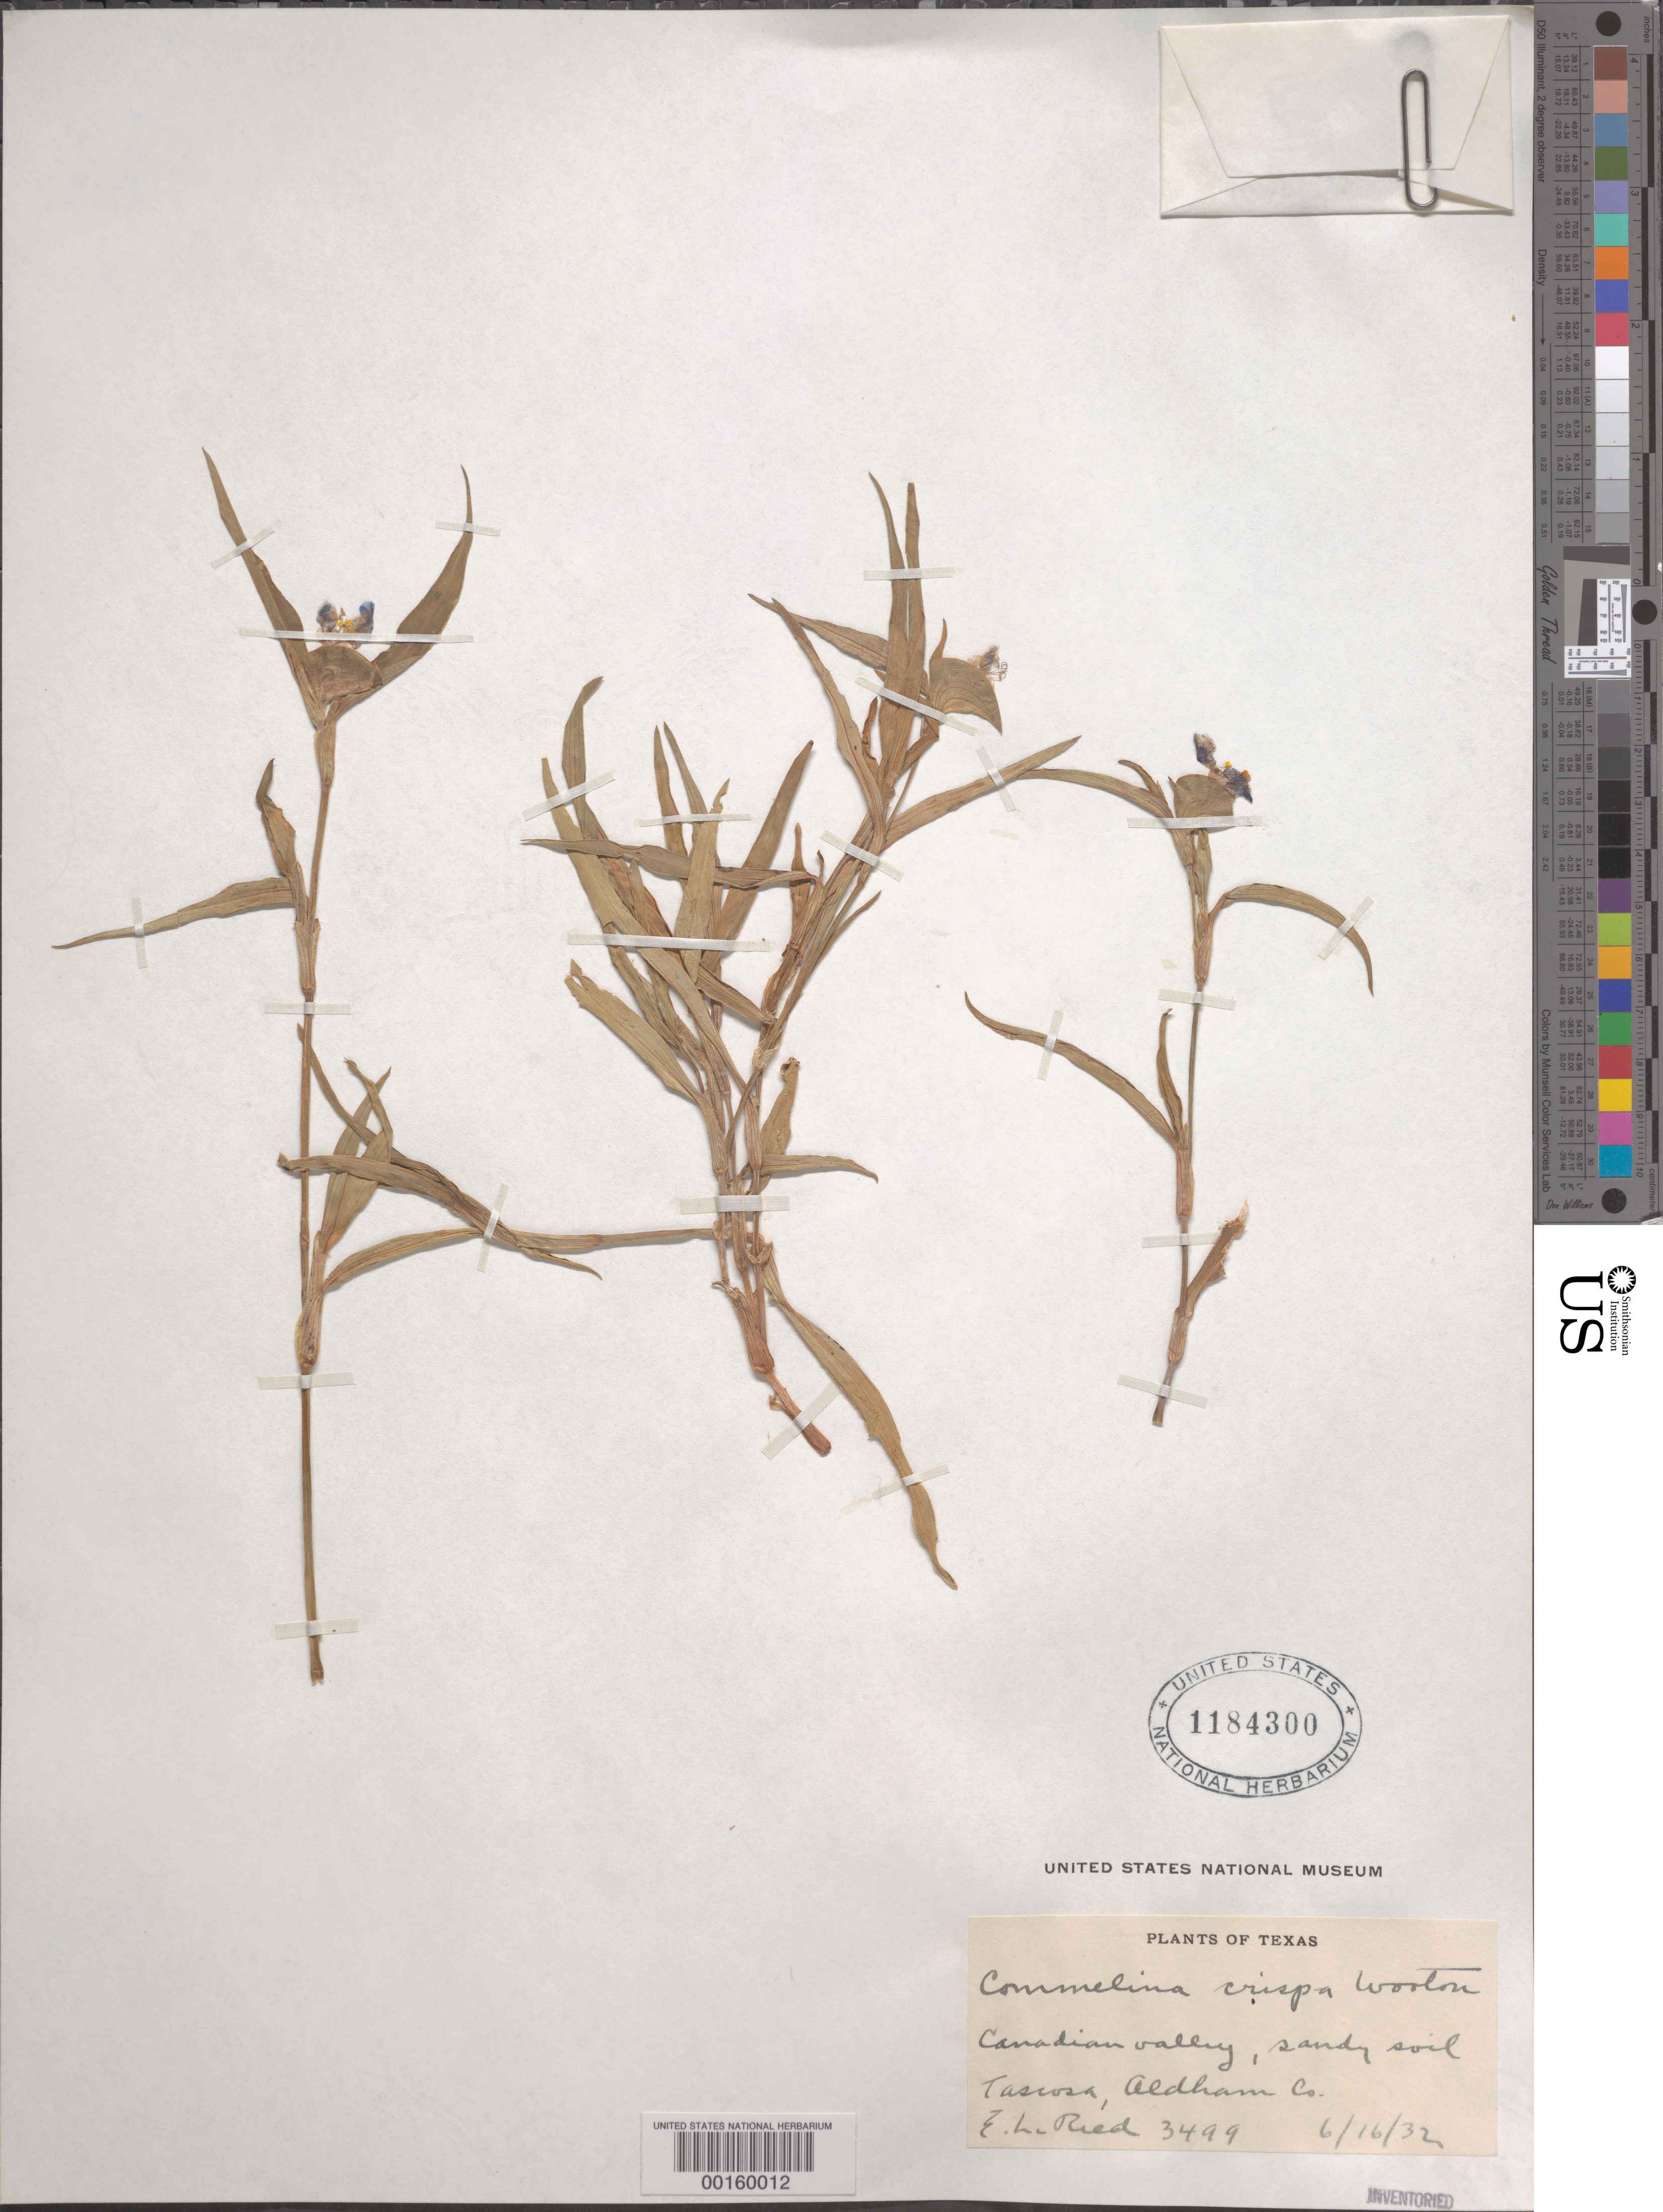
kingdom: Plantae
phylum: Tracheophyta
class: Liliopsida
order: Commelinales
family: Commelinaceae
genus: Commelina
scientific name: Commelina erecta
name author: L.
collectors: E. Reed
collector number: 3499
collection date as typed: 16 Jun 1932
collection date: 1932-06-16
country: United States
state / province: Texas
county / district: Oldham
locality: Canadian valley, tascosa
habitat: Sandy soil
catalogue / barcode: US 1184300